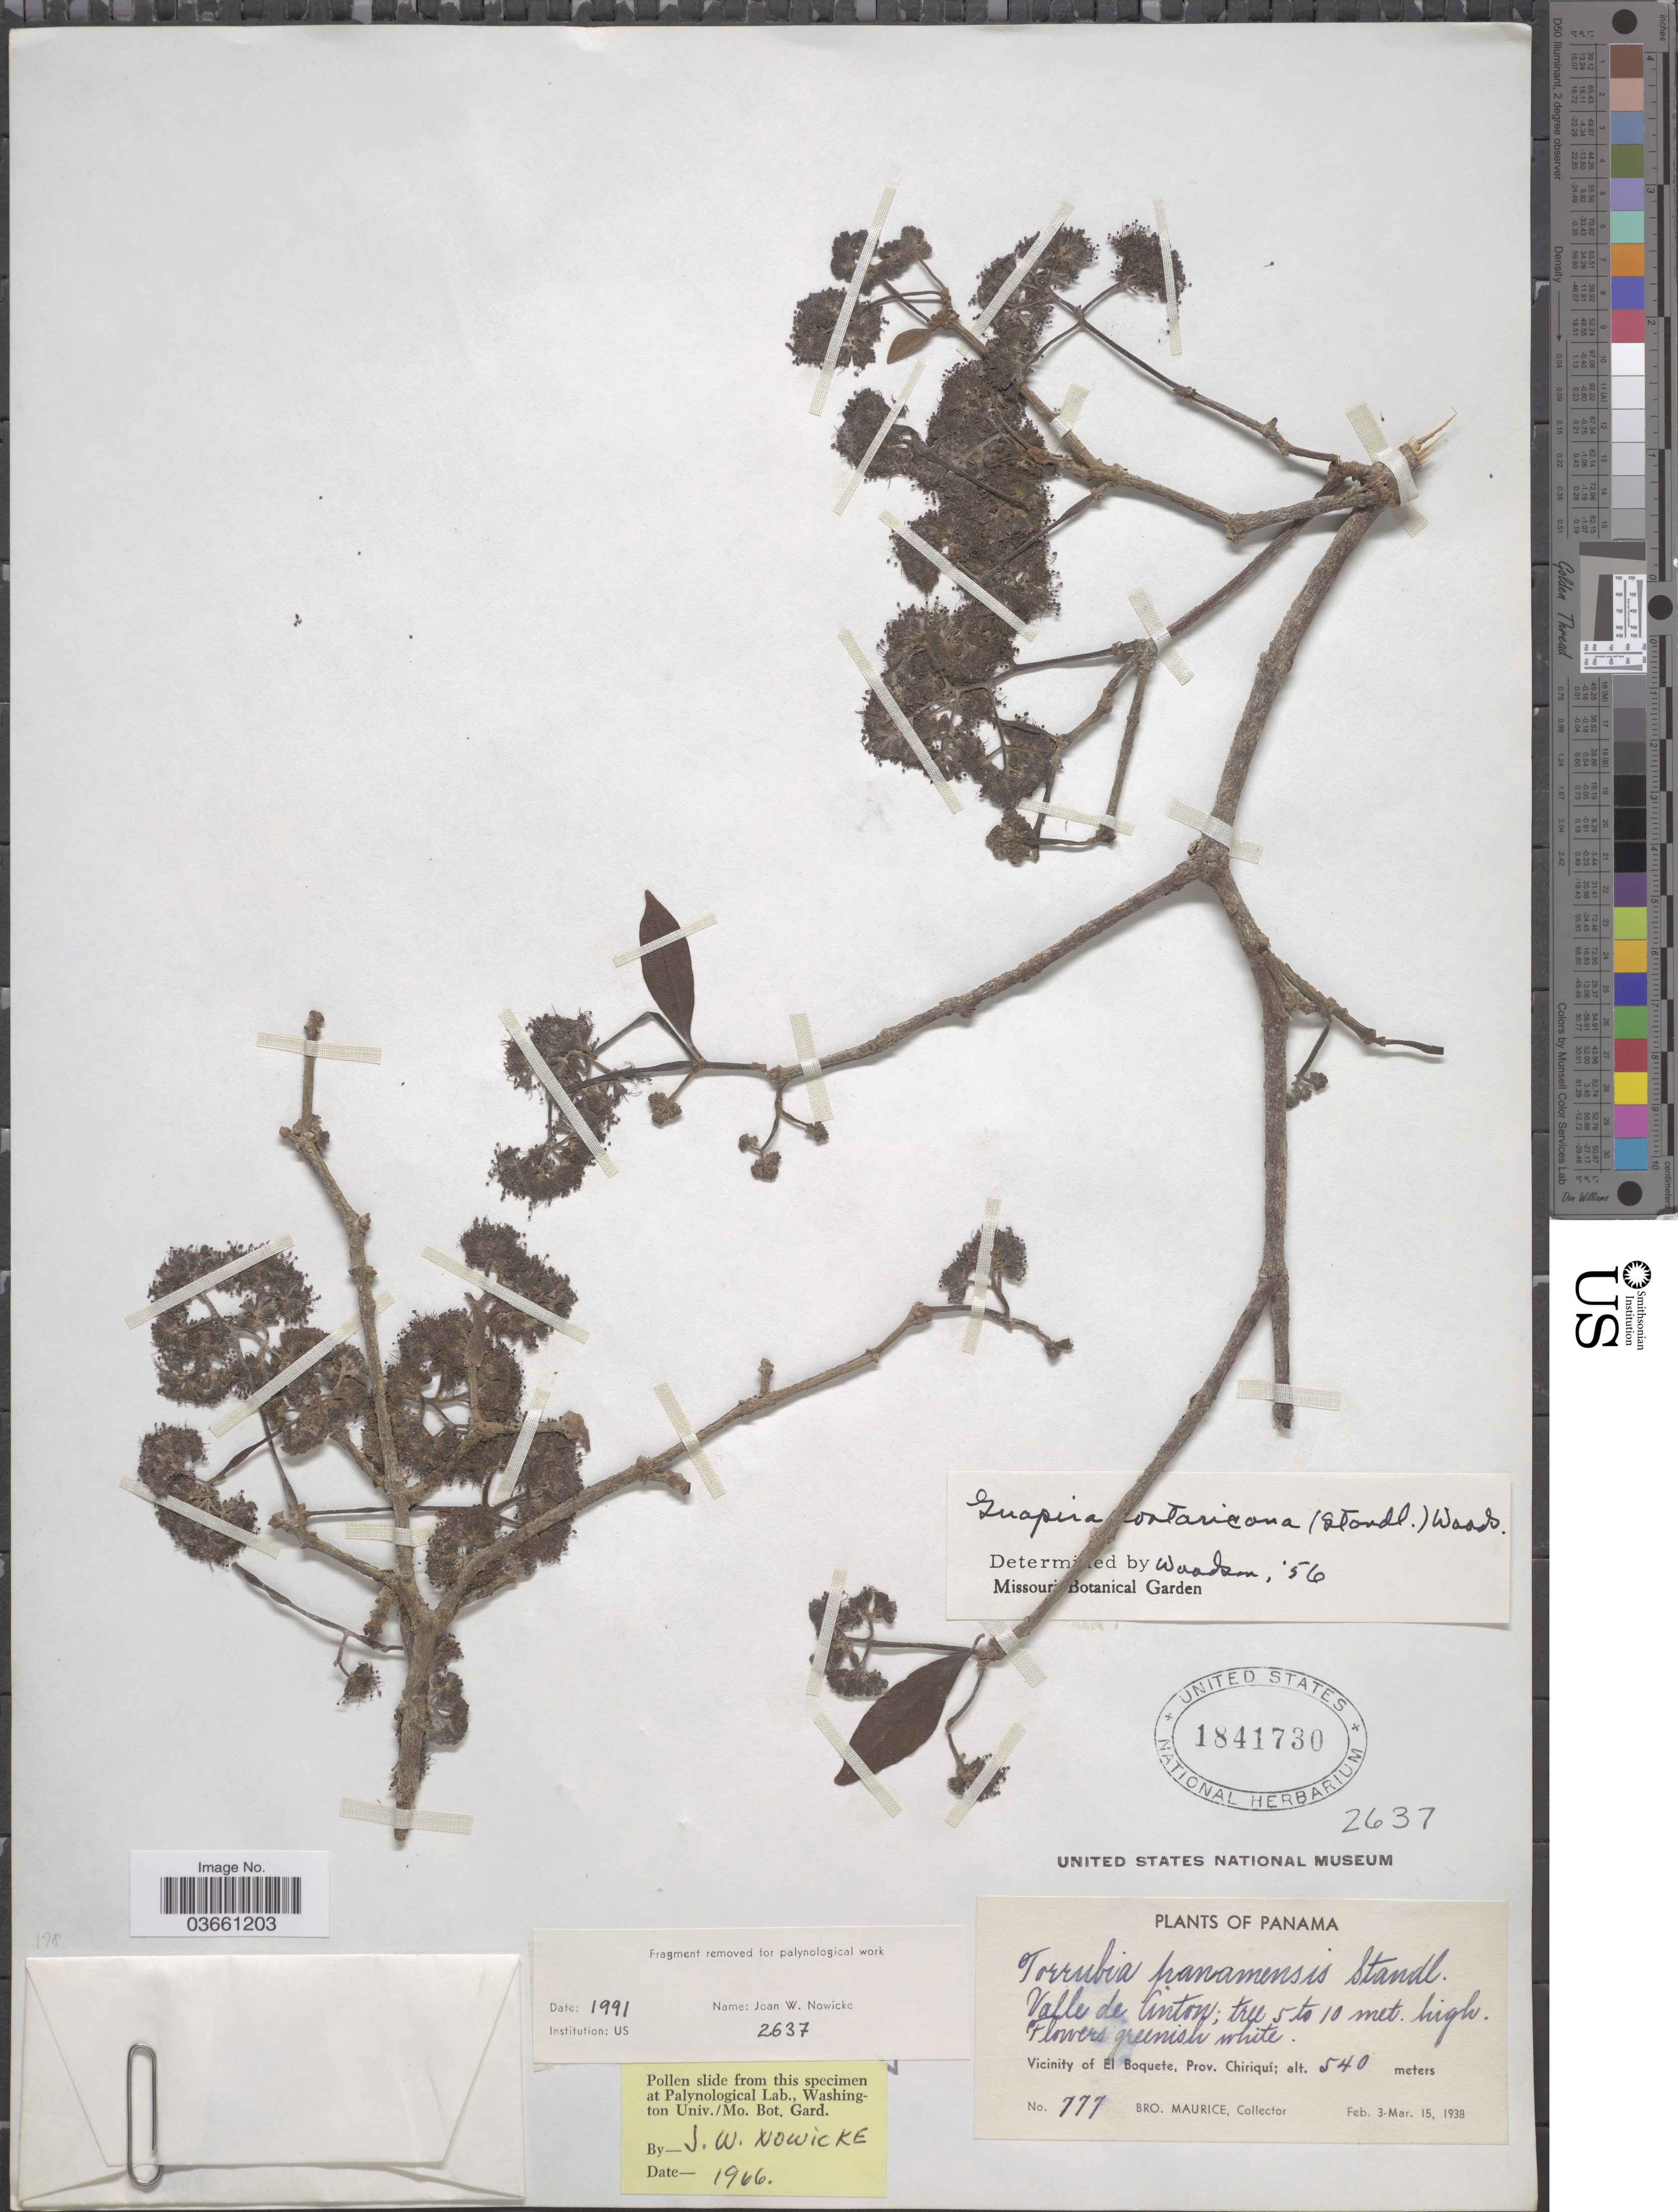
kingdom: Plantae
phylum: Tracheophyta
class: Magnoliopsida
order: Caryophyllales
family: Nyctaginaceae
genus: Guapira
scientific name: Guapira costaricana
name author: (Standl.) Woodson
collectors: B. Maurice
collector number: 777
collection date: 1938-02-03/1938-03-15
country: Panama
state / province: Chiriqui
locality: Valle de Anton. Vicinity of El Boquete.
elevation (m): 540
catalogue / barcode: US 1841730